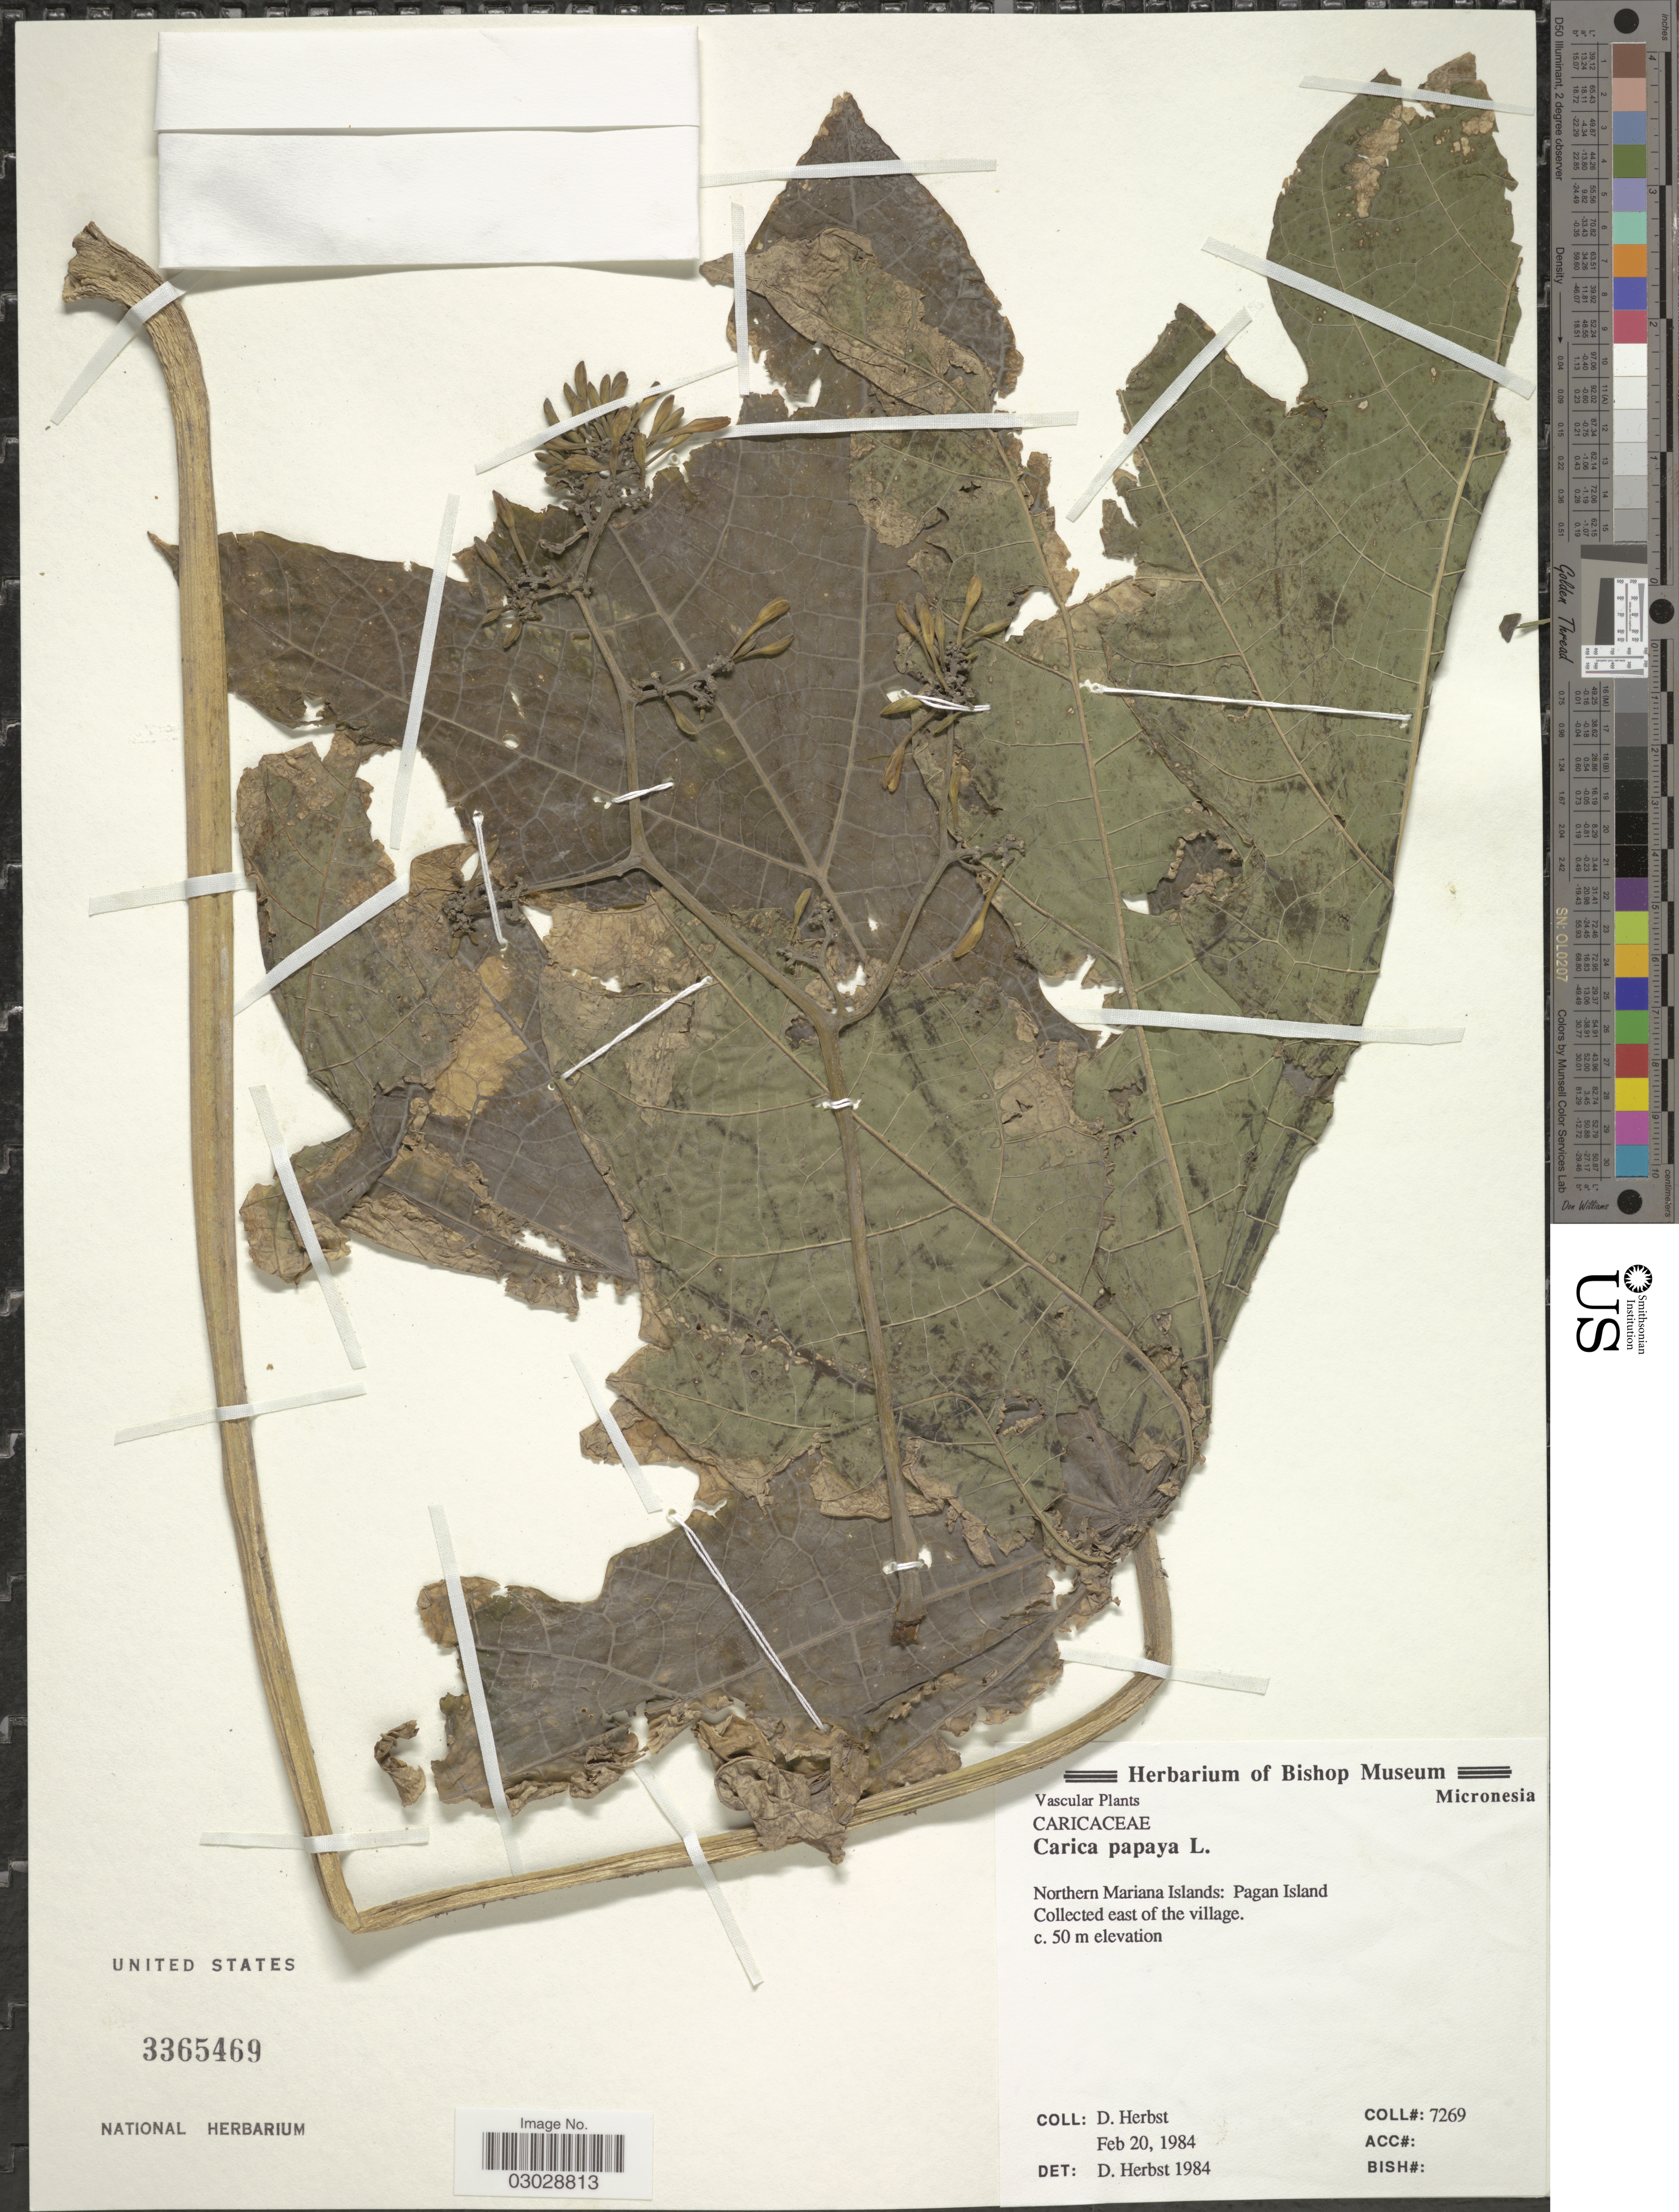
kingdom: Plantae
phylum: Tracheophyta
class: Magnoliopsida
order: Brassicales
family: Caricaceae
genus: Carica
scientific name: Carica papaya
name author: L.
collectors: D. Herbst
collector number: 7269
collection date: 1984-02-20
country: Northern Mariana Islands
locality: Northern Mariana Islands: Pagan Island. East of the village.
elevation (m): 50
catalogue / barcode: US 3365469